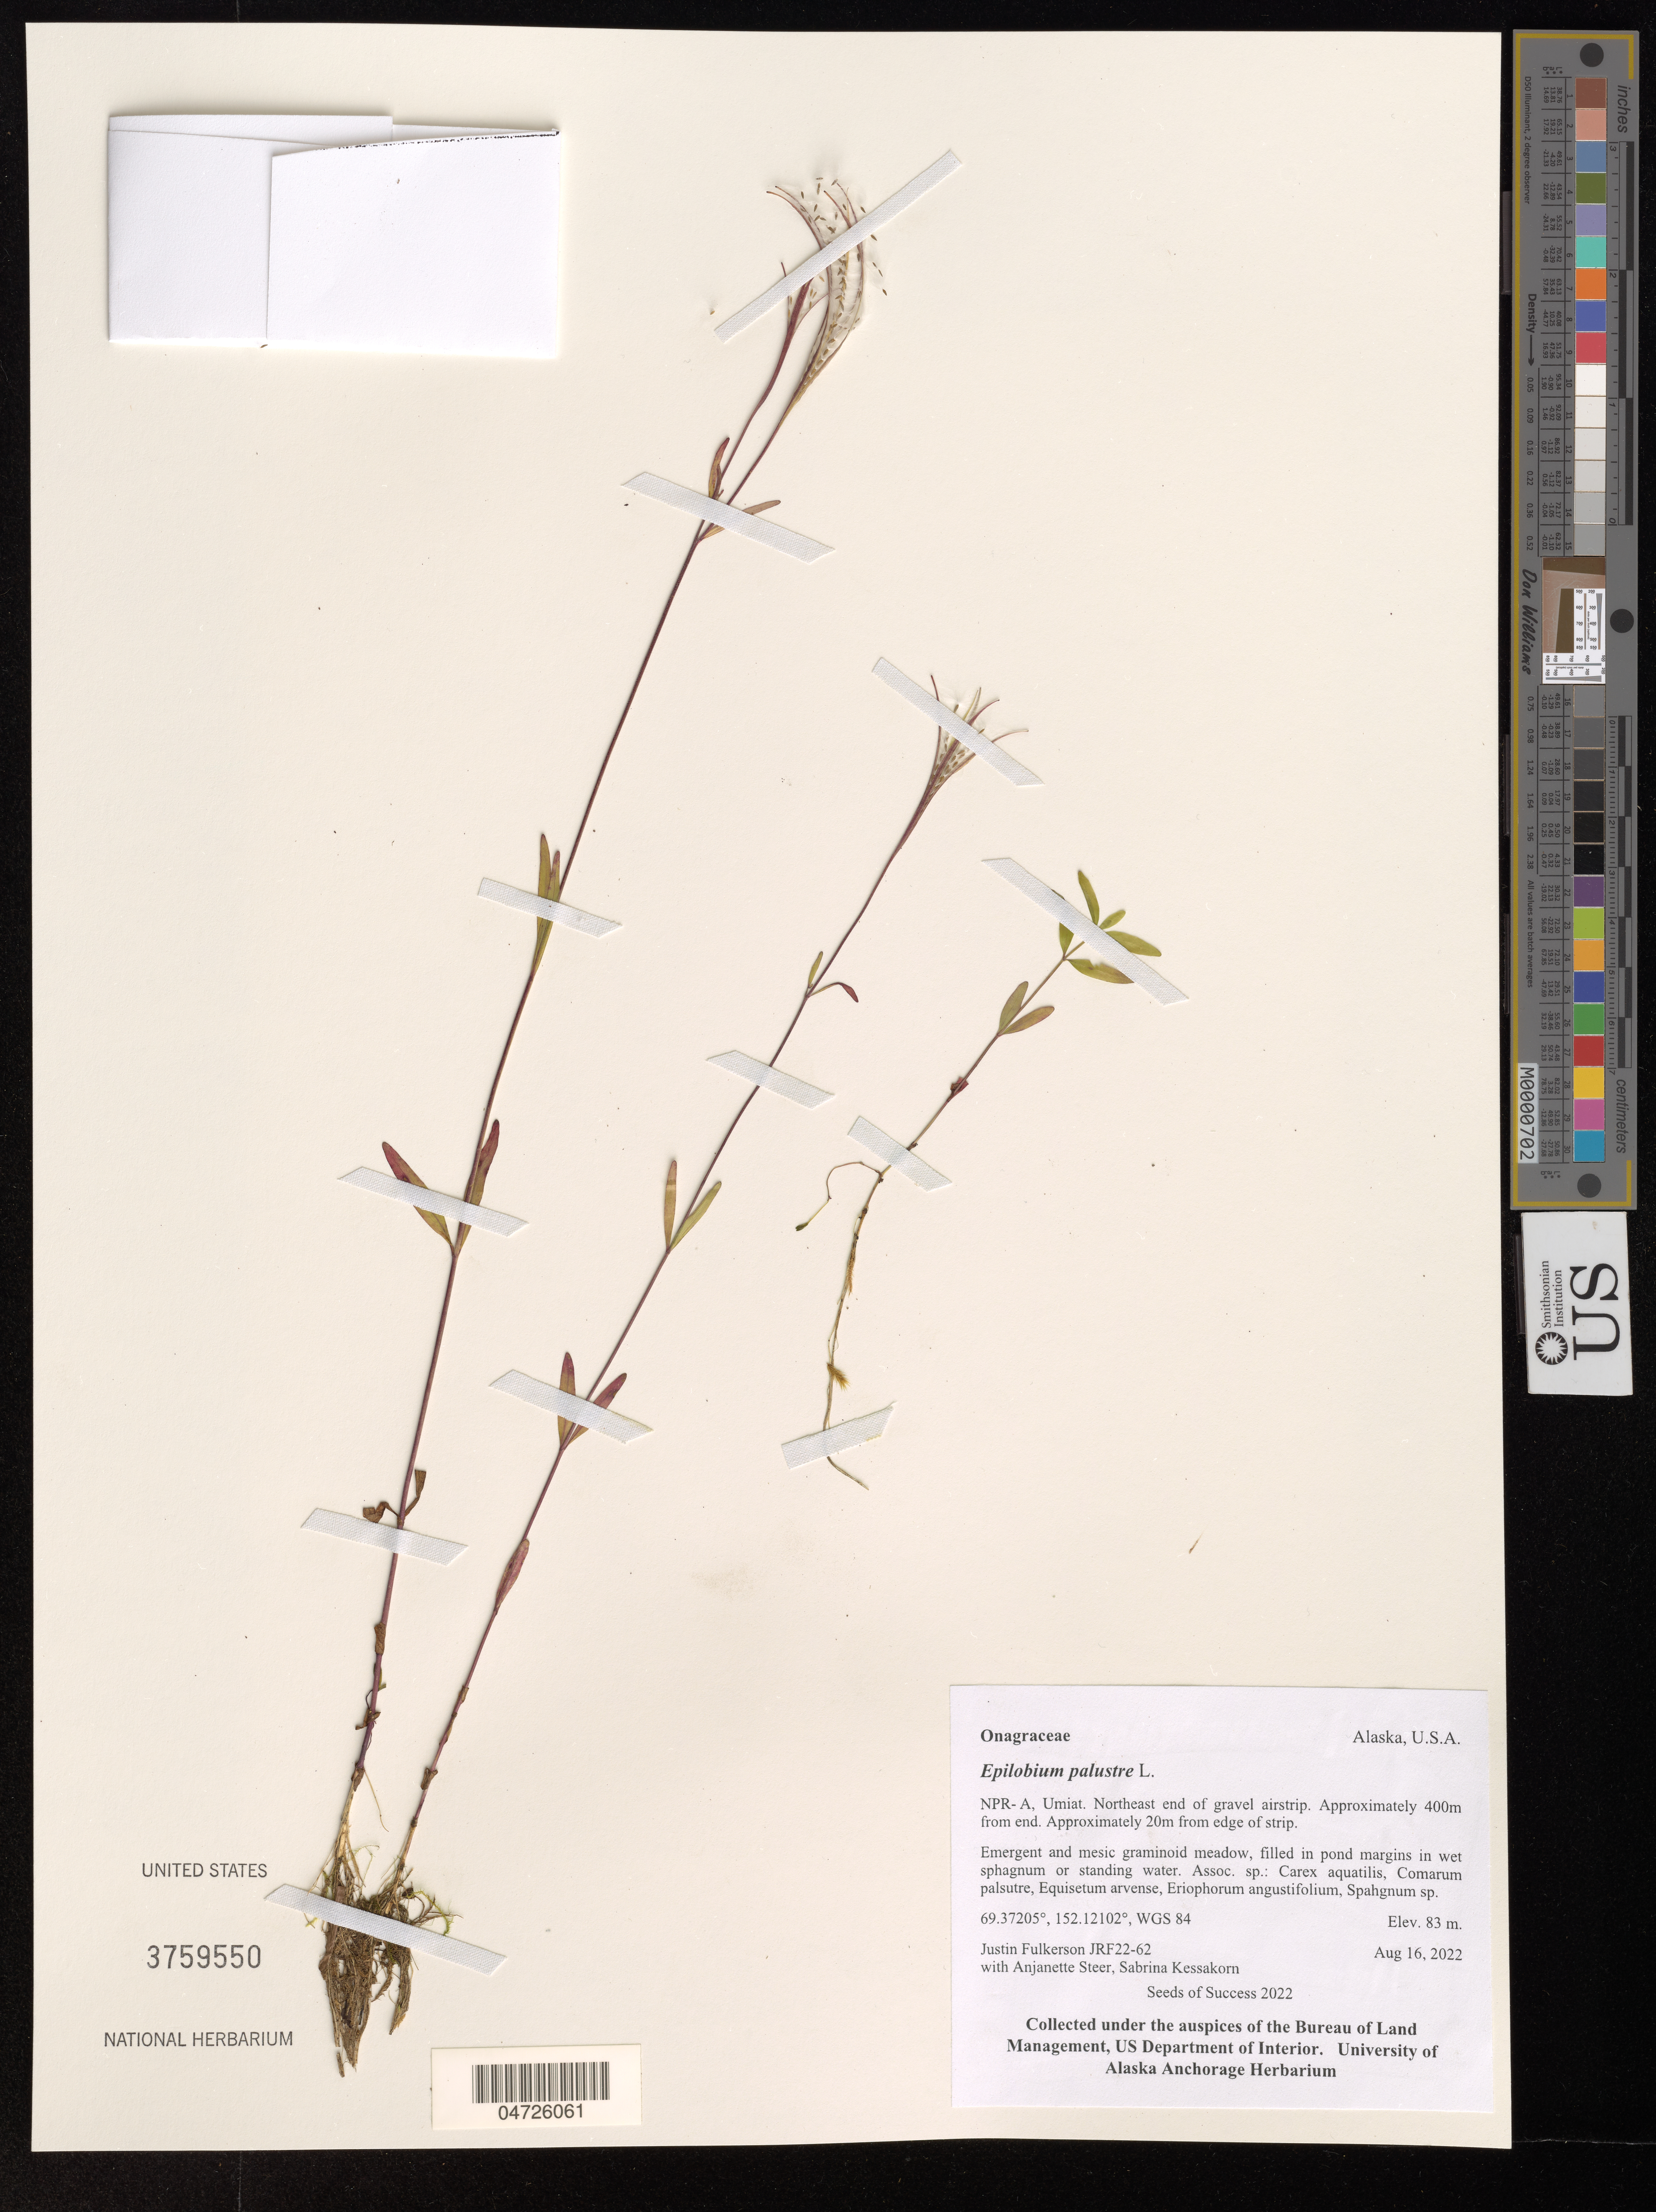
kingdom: Plantae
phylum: Tracheophyta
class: Magnoliopsida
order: Myrtales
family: Onagraceae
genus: Epilobium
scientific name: Epilobium palustre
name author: L.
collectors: J. Fulkerson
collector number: JRF22-62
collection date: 2022-08-16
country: United States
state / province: Alaska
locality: NPR-A, Umiat. Northeast end of gravel airstrip. Approximately 400m from end. Approximately 20m from edge of strip. WGS 84.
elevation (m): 83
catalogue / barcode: US 3759550